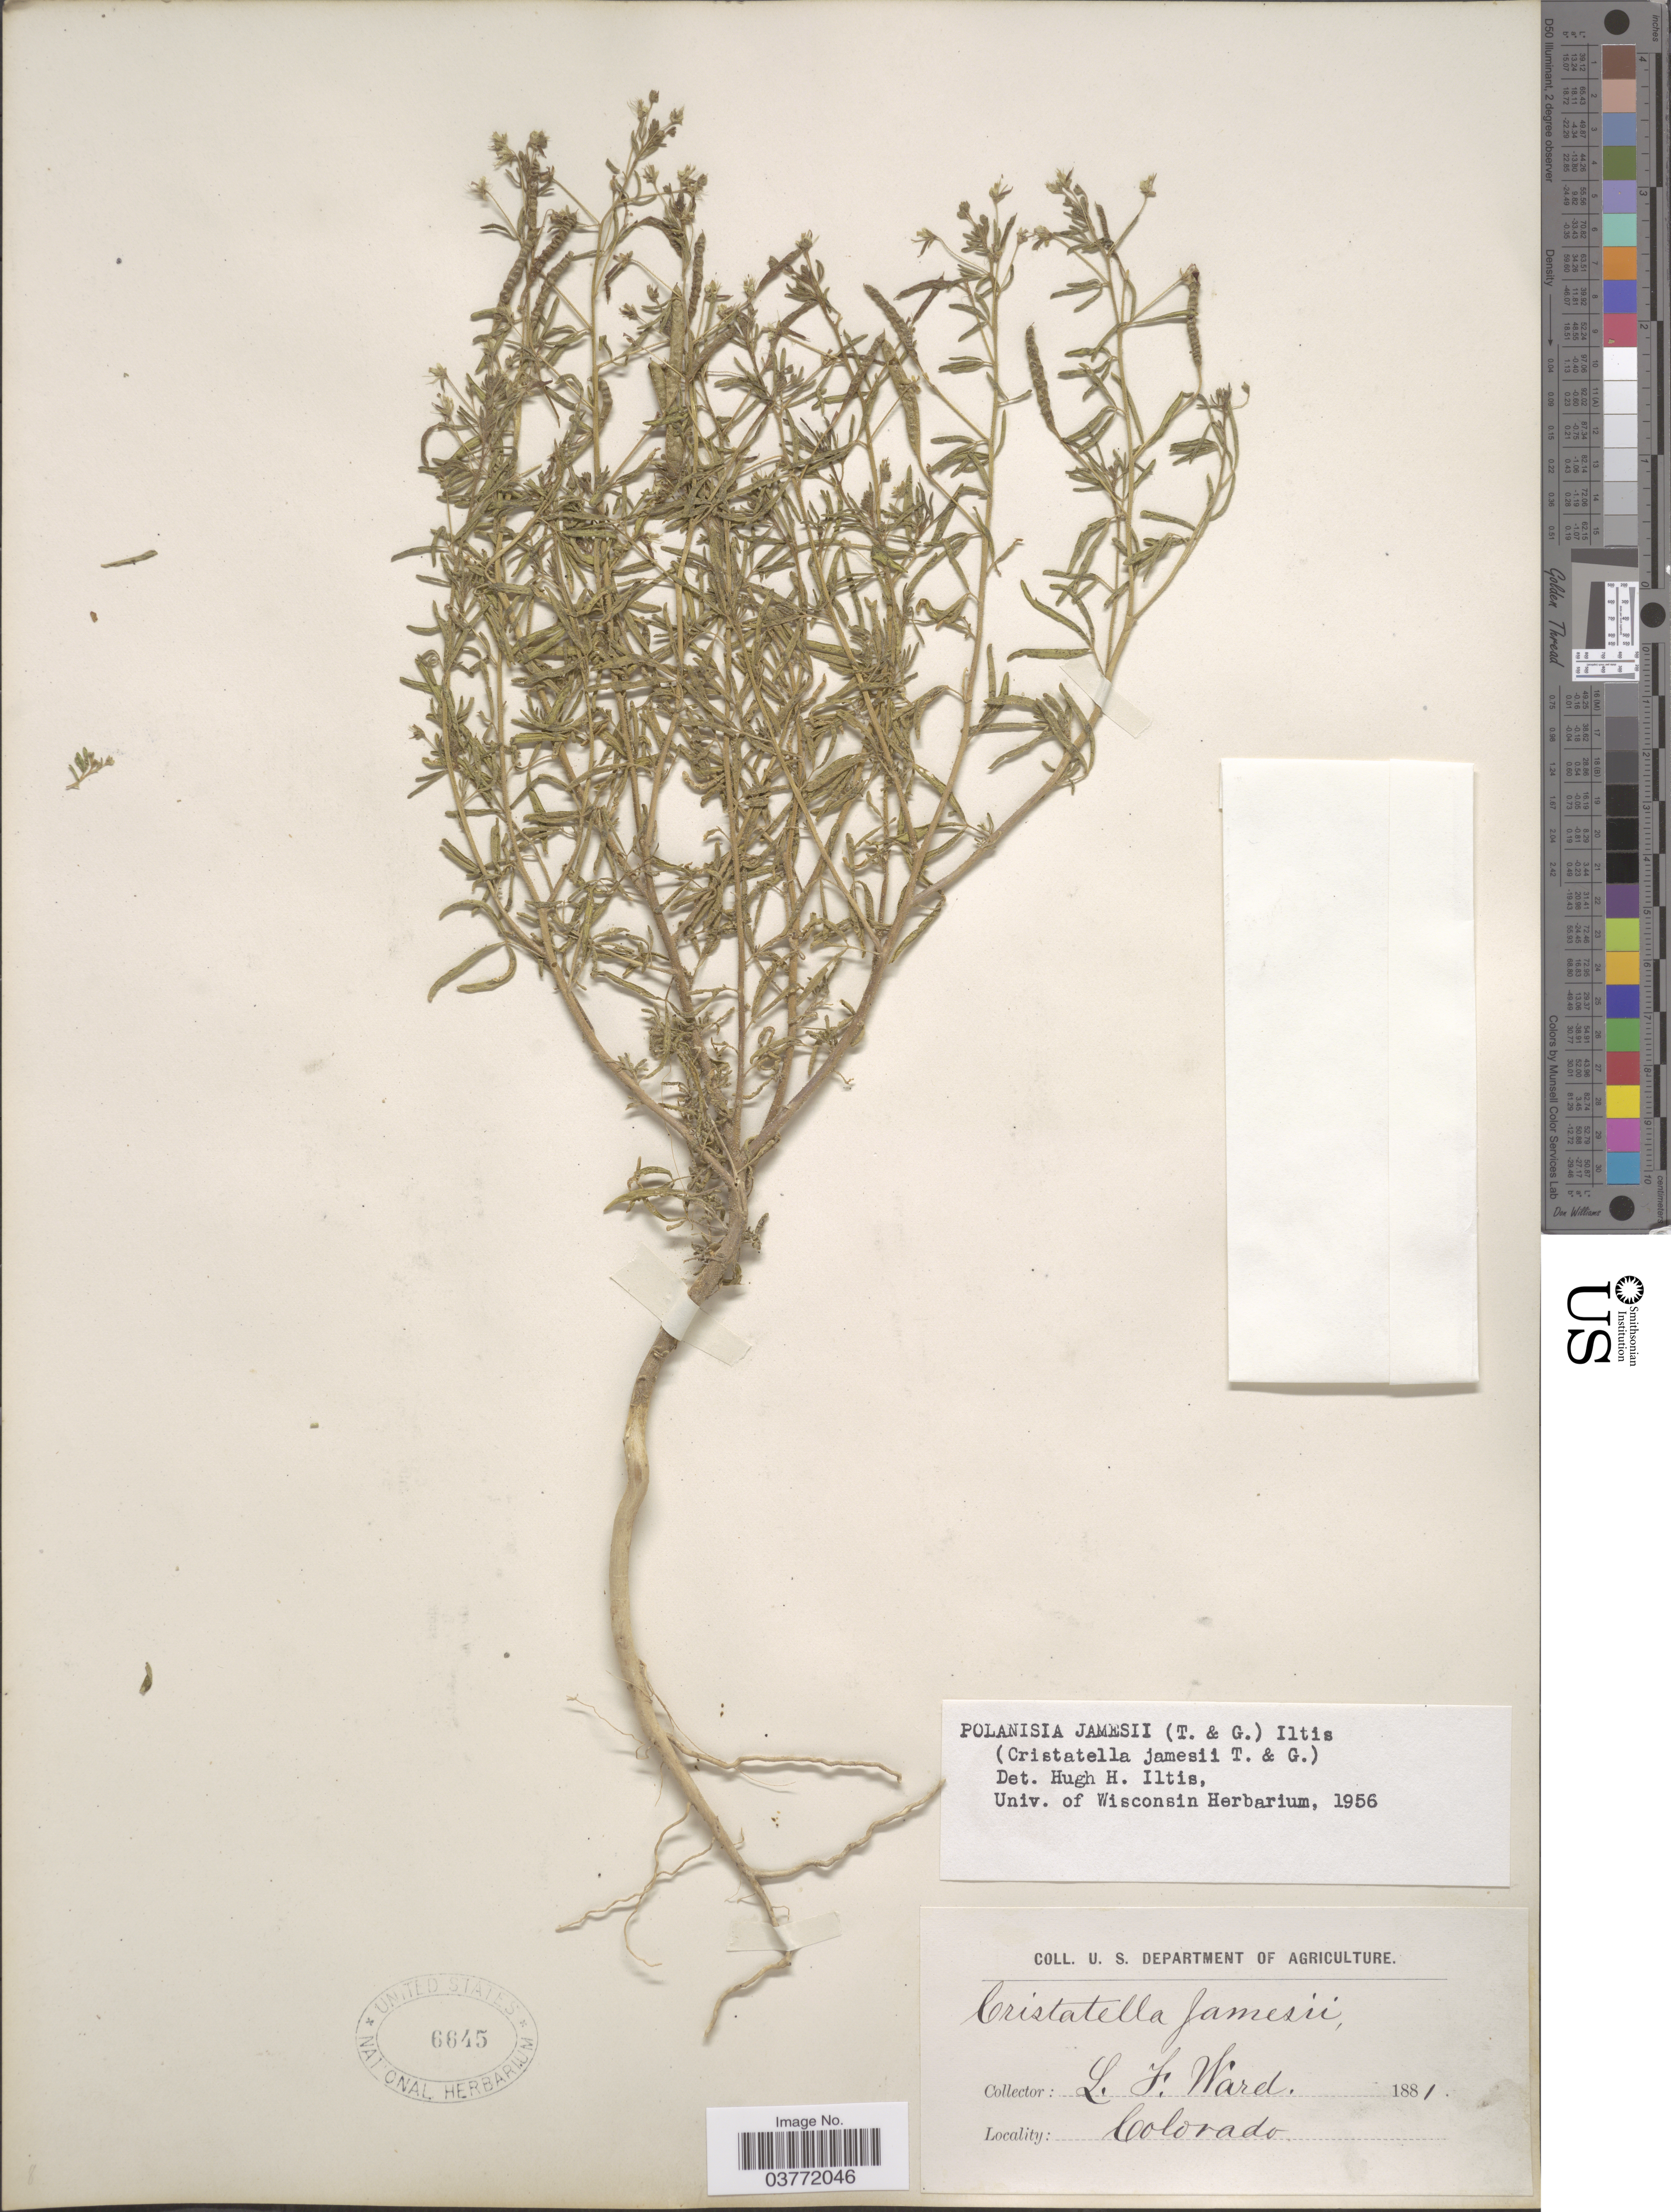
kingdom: Plantae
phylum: Tracheophyta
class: Magnoliopsida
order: Brassicales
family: Cleomaceae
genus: Polanisia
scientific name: Polanisia jamesii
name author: (Torr. & A. Gray) Iltis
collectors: L. Ward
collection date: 1881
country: United States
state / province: Colorado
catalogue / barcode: US 6645